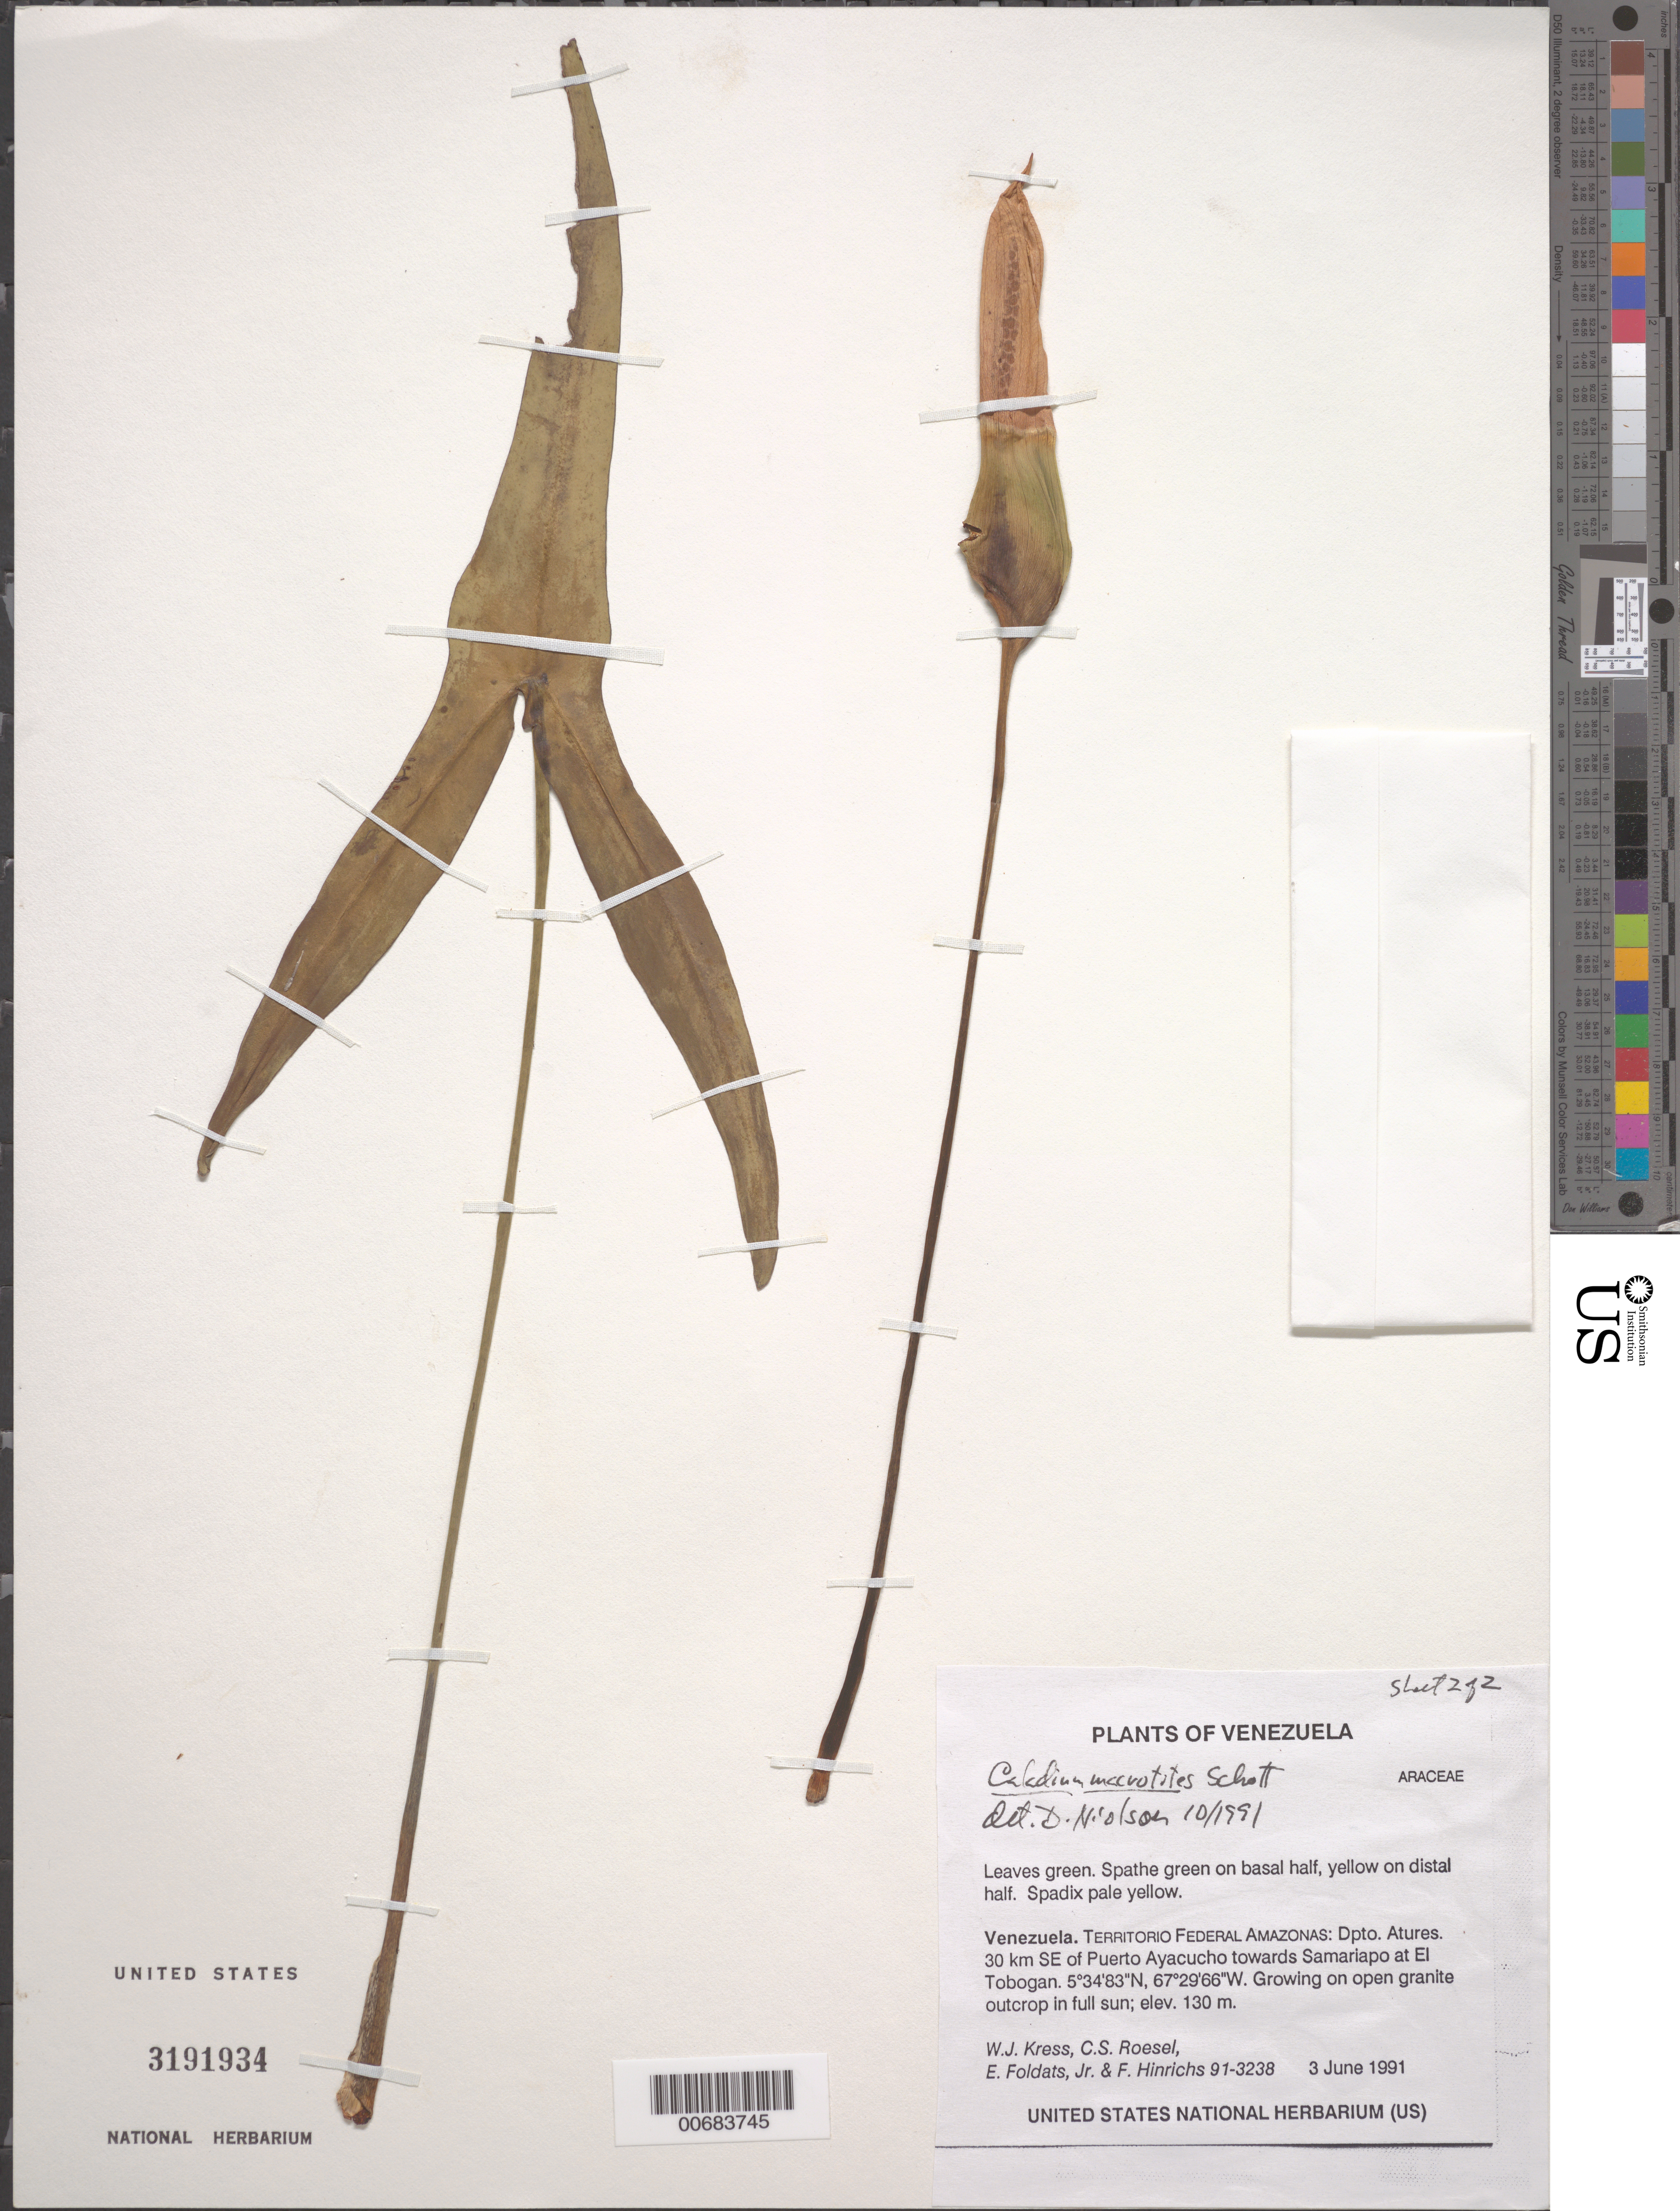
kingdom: Plantae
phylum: Tracheophyta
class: Liliopsida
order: Alismatales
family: Araceae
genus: Caladium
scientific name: Caladium macrotites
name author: Schott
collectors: W. J. Kress, C. S. Roesel, E. Foldats & F. Hinrichs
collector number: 91-3238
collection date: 1991-06-03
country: Venezuela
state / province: Amazonas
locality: Territorio Federal Amazonas: Dpto. Atures. 30 km SE of Puerto Ayacucho towards Samariapo at El Tobogan.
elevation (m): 130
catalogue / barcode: US 3191934